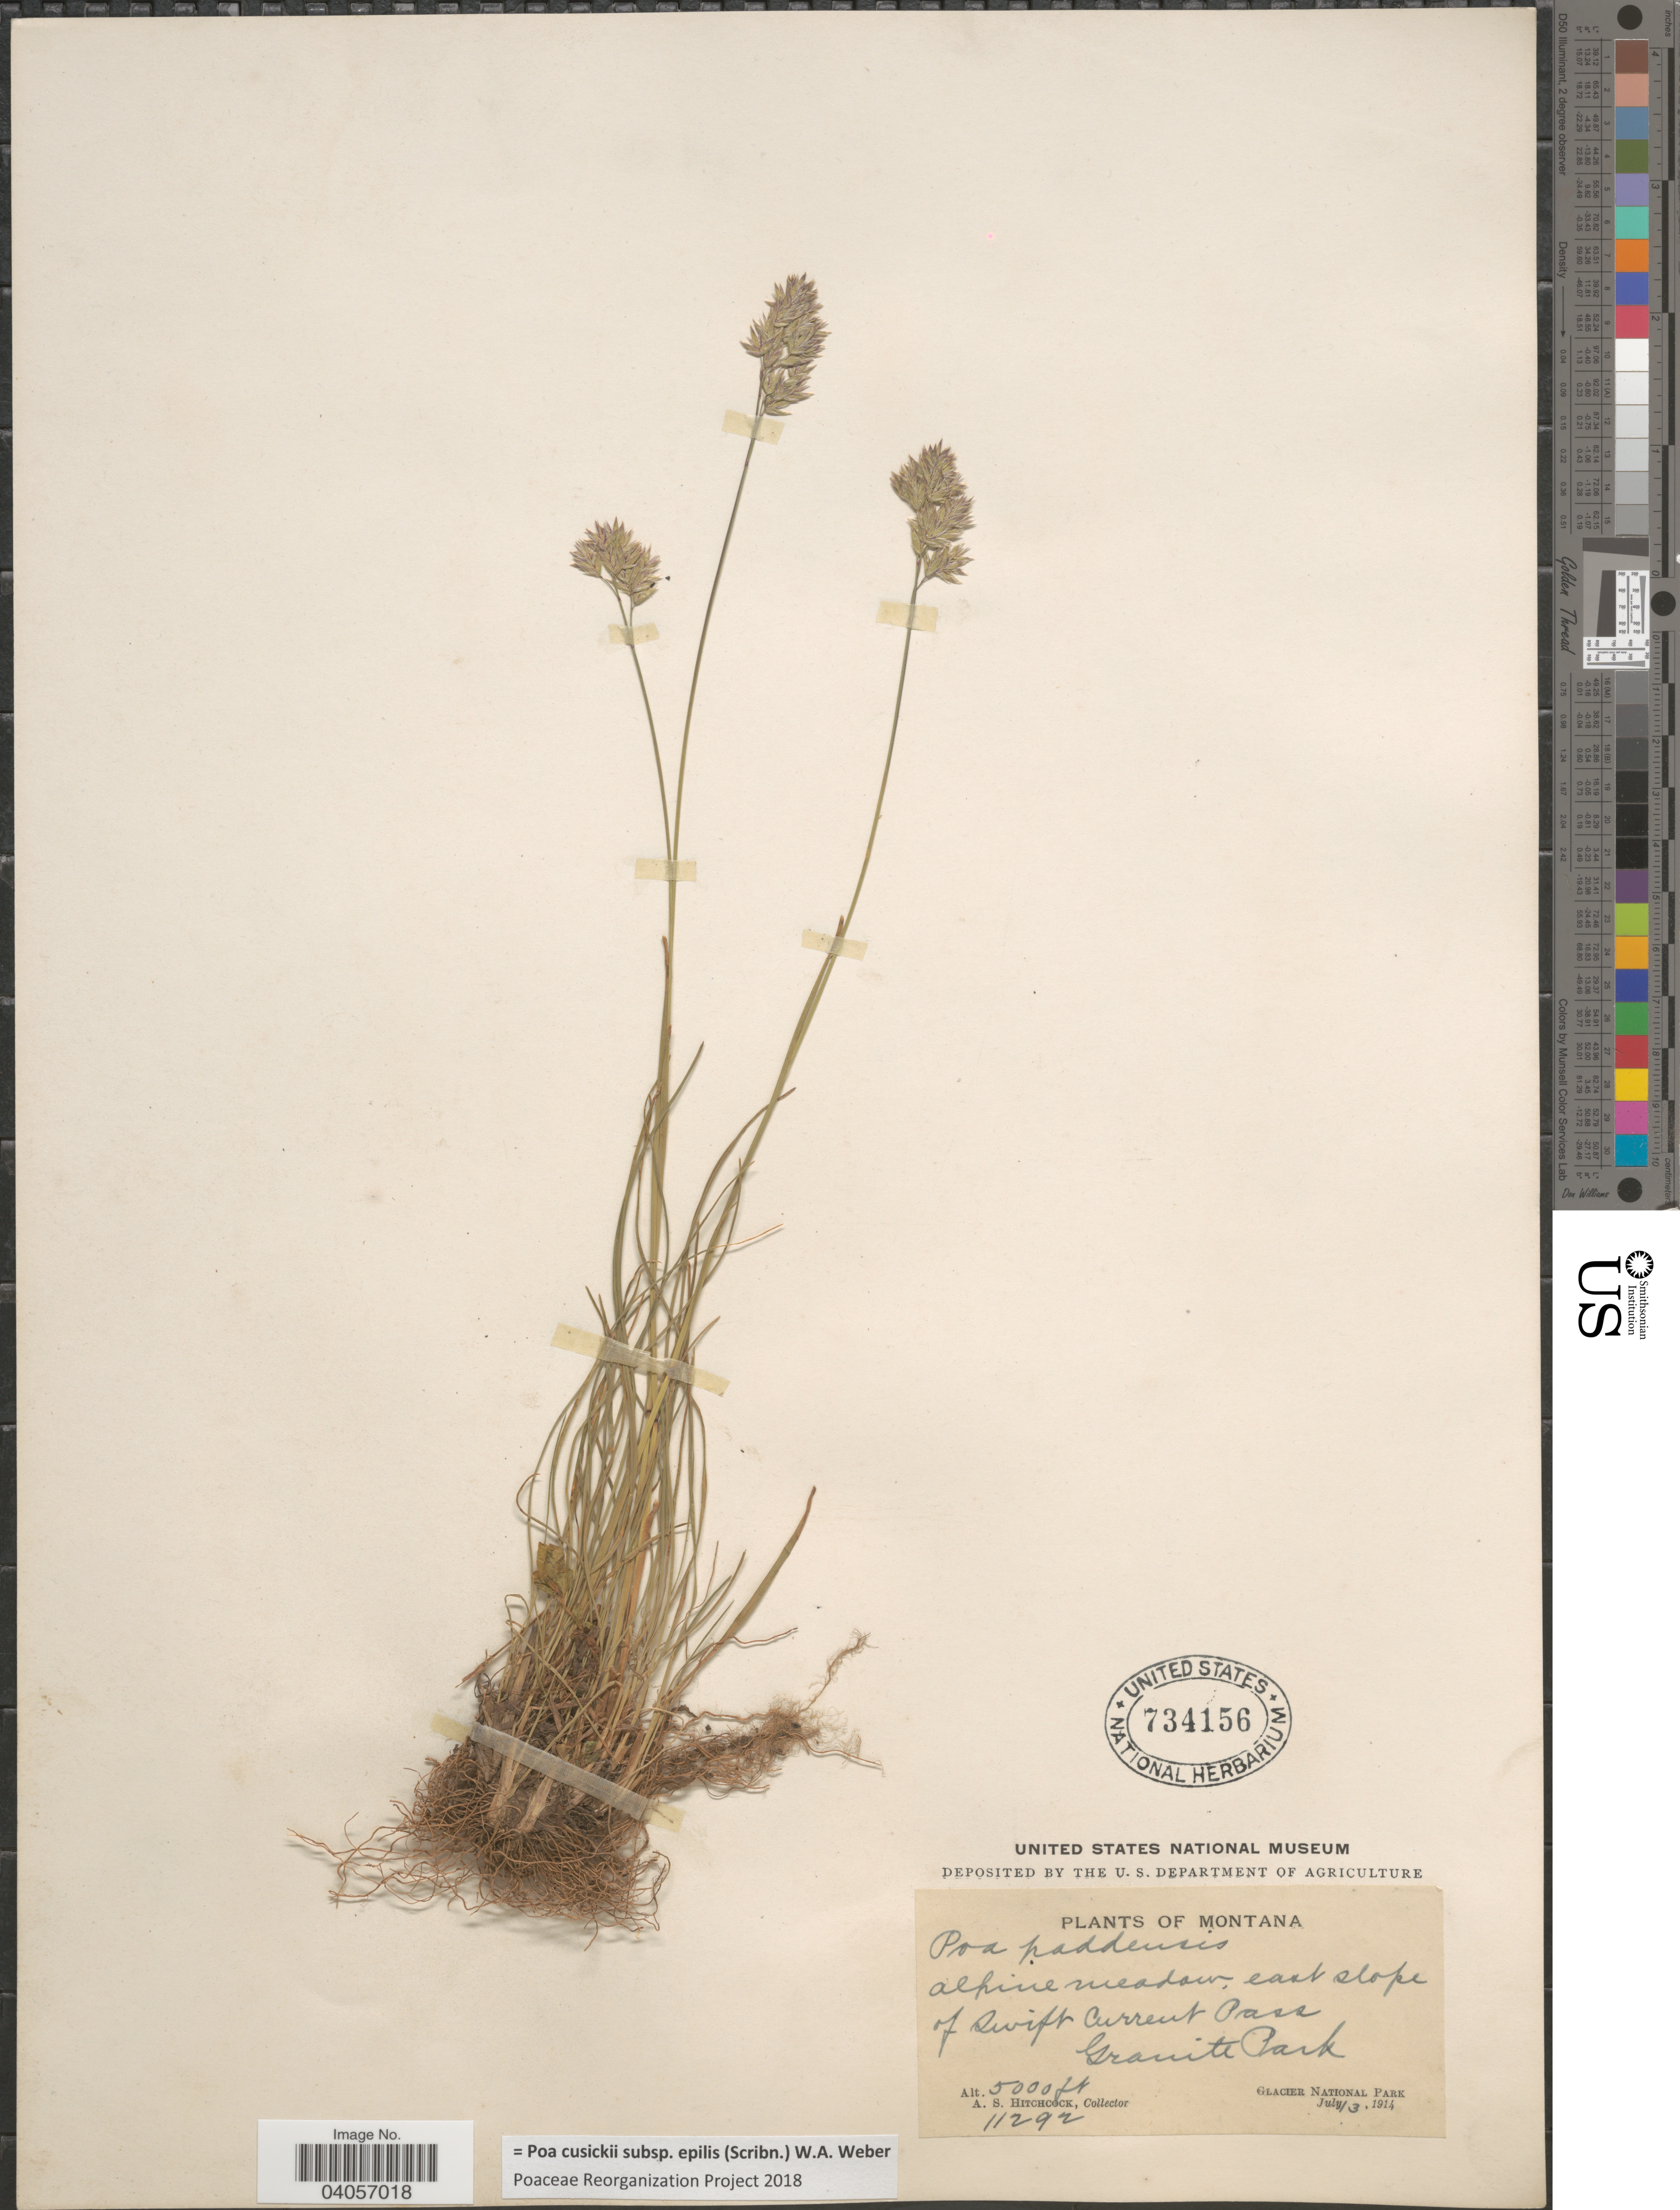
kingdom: Plantae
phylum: Tracheophyta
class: Liliopsida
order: Poales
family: Poaceae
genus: Poa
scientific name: Poa cusickii subsp. epilis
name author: (Scribn.) W.A. Weber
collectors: A. S. Hitchcock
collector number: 11292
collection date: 1914-07-13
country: United States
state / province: Montana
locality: Alpine meadow east slope of Swift Current Pass. Granite Park. Glacier National Park.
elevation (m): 1524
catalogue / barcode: US 734156